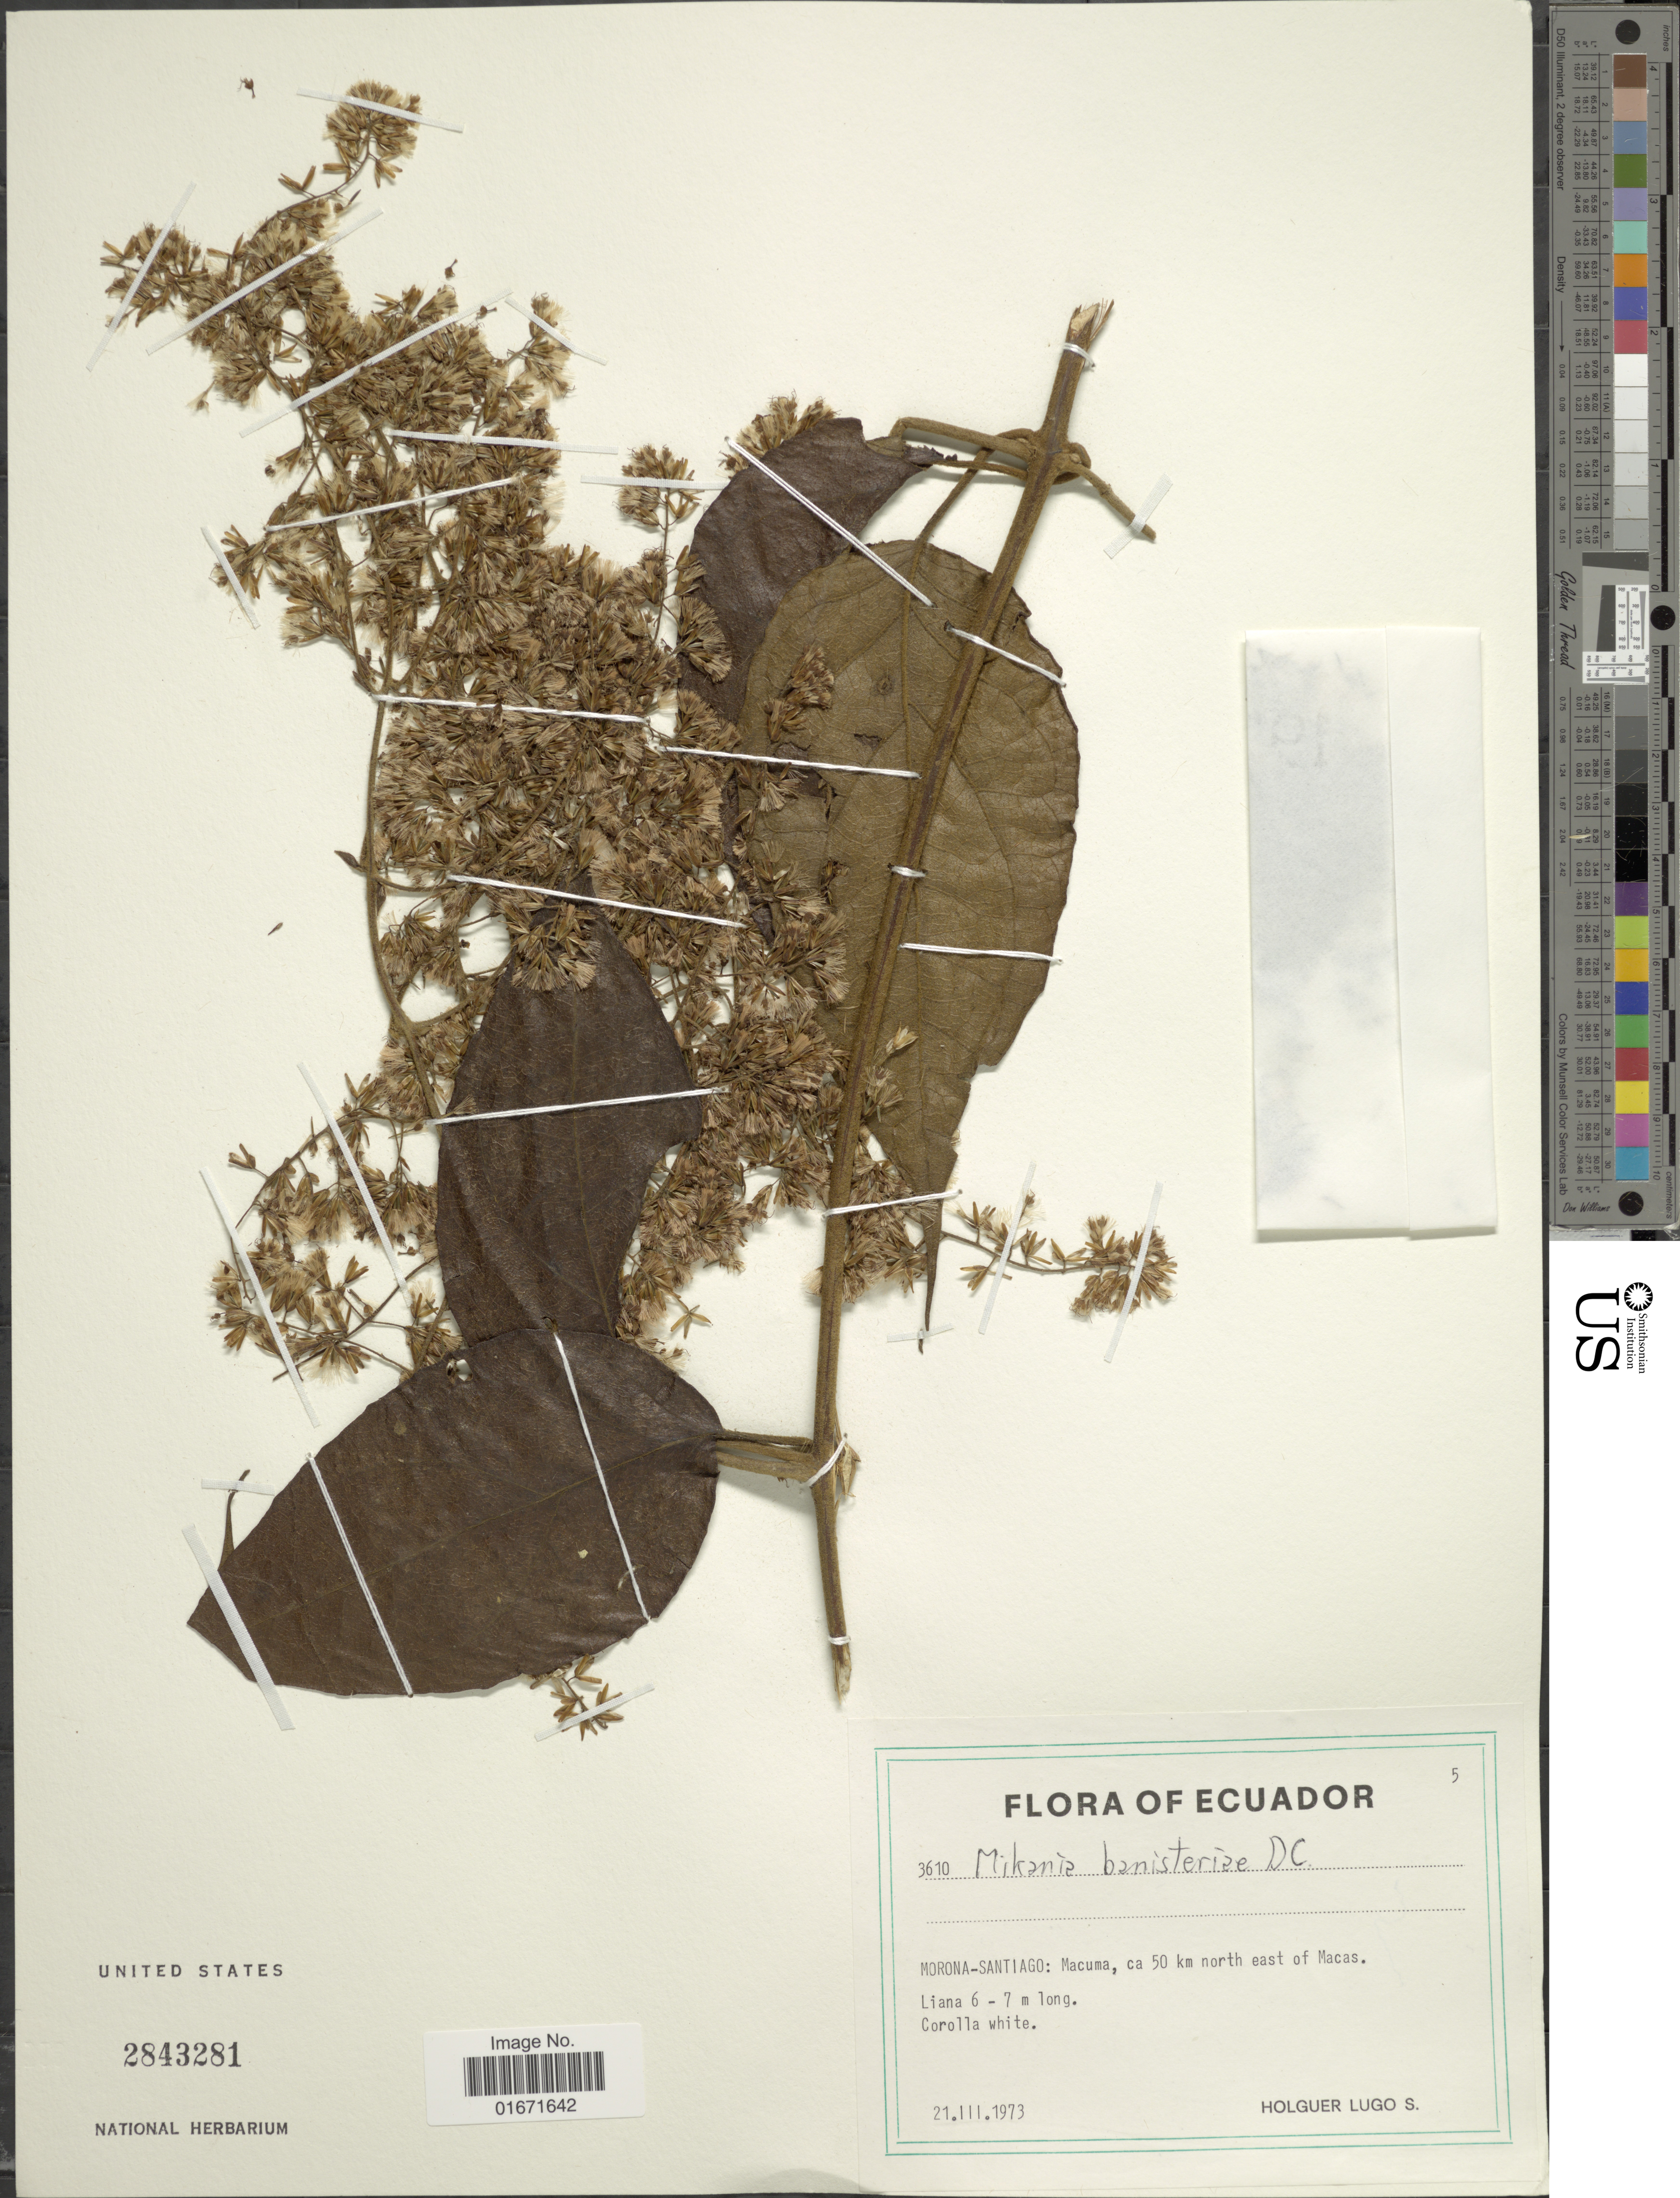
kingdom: Plantae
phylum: Tracheophyta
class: Magnoliopsida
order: Asterales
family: Asteraceae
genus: Mikania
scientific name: Mikania banisteriae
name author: DC.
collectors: H. Lugo S.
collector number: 3610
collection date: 1973-03-21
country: Ecuador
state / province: Morona-Santiago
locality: Morona-Santiago: Macuma, ca 50 km north east of Macas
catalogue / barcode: US 2843281